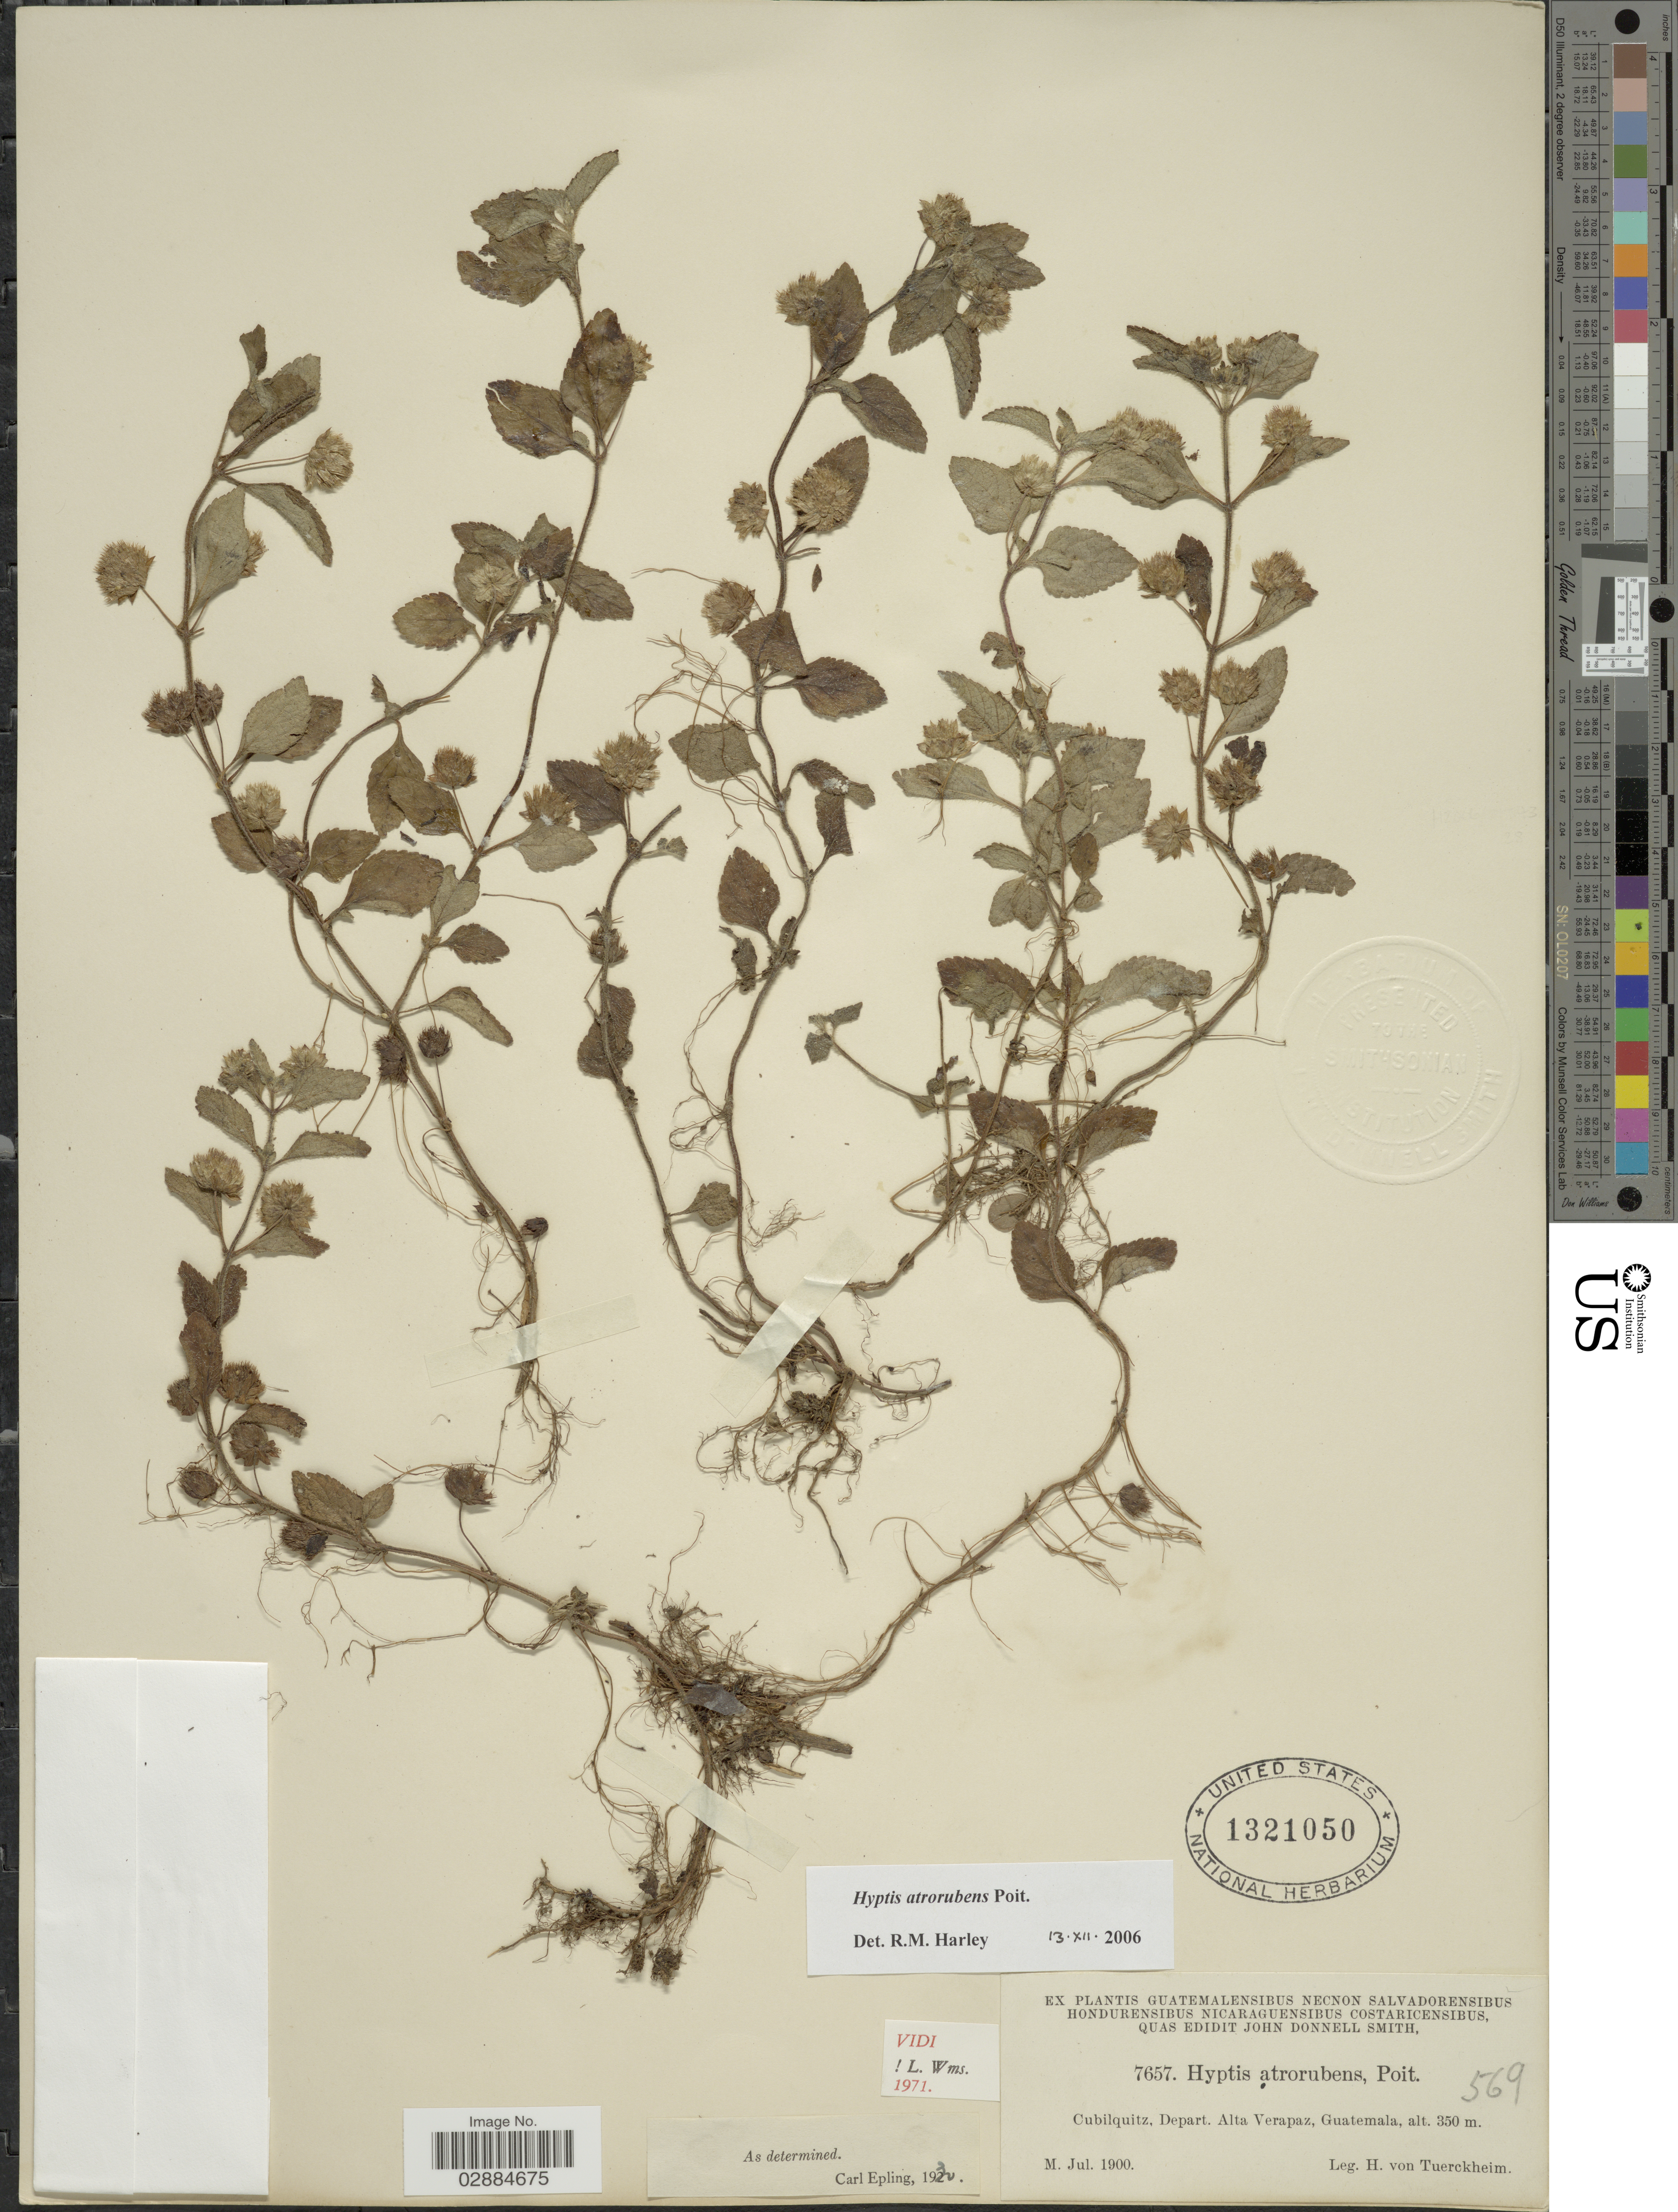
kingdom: Plantae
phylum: Tracheophyta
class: Magnoliopsida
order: Lamiales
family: Lamiaceae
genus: Hyptis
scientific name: Hyptis atrorubens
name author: Poit.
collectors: H. von Türckheim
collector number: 7657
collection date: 1900-07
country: Guatemala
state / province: Alta Verapaz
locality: Cubilquitz, Depart. Alta Verapaz.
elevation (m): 350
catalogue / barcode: US 1321050